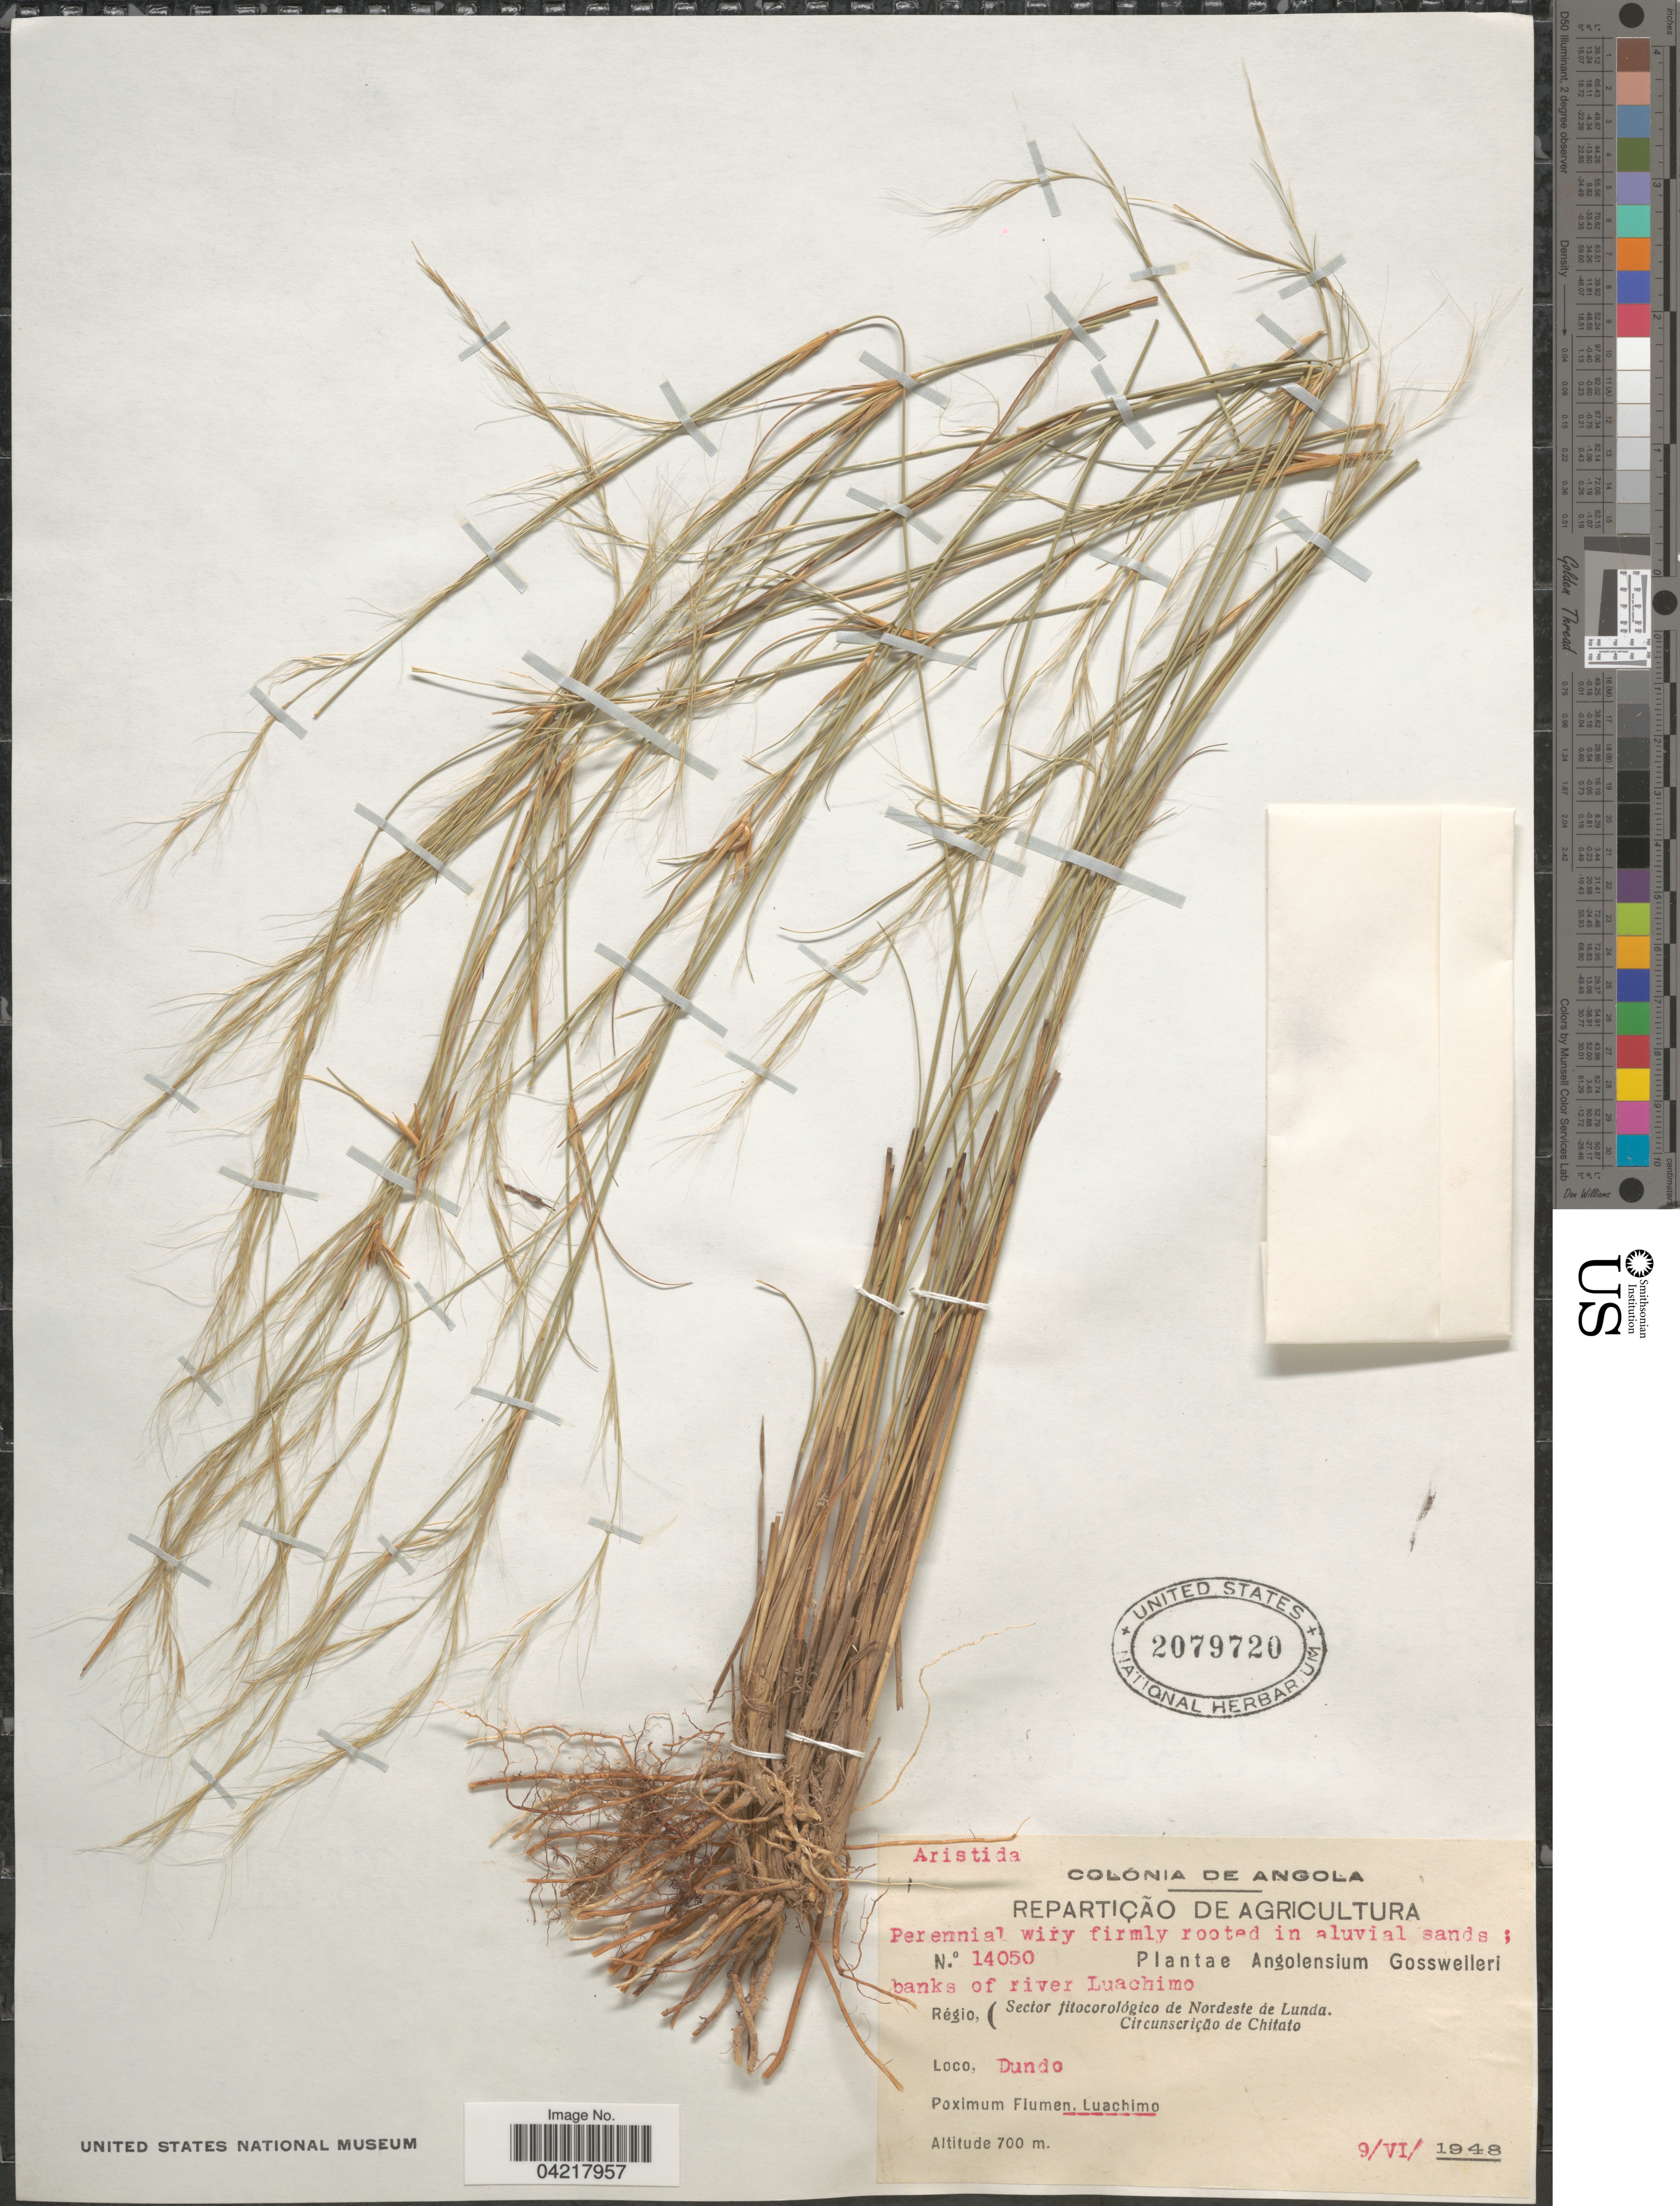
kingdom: Plantae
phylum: Tracheophyta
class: Liliopsida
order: Poales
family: Poaceae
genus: Aristida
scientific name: Aristida sp.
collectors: -. Gossweiler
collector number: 14050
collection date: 1948-06-09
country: Angola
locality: Banks of river Luachimo. Régio, (Sector fitocorológico de Nordeste de Lunda. Circunscrição de Chitato. Dundo. Poximum Flumen, Luachimo.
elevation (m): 700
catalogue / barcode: US 2079720